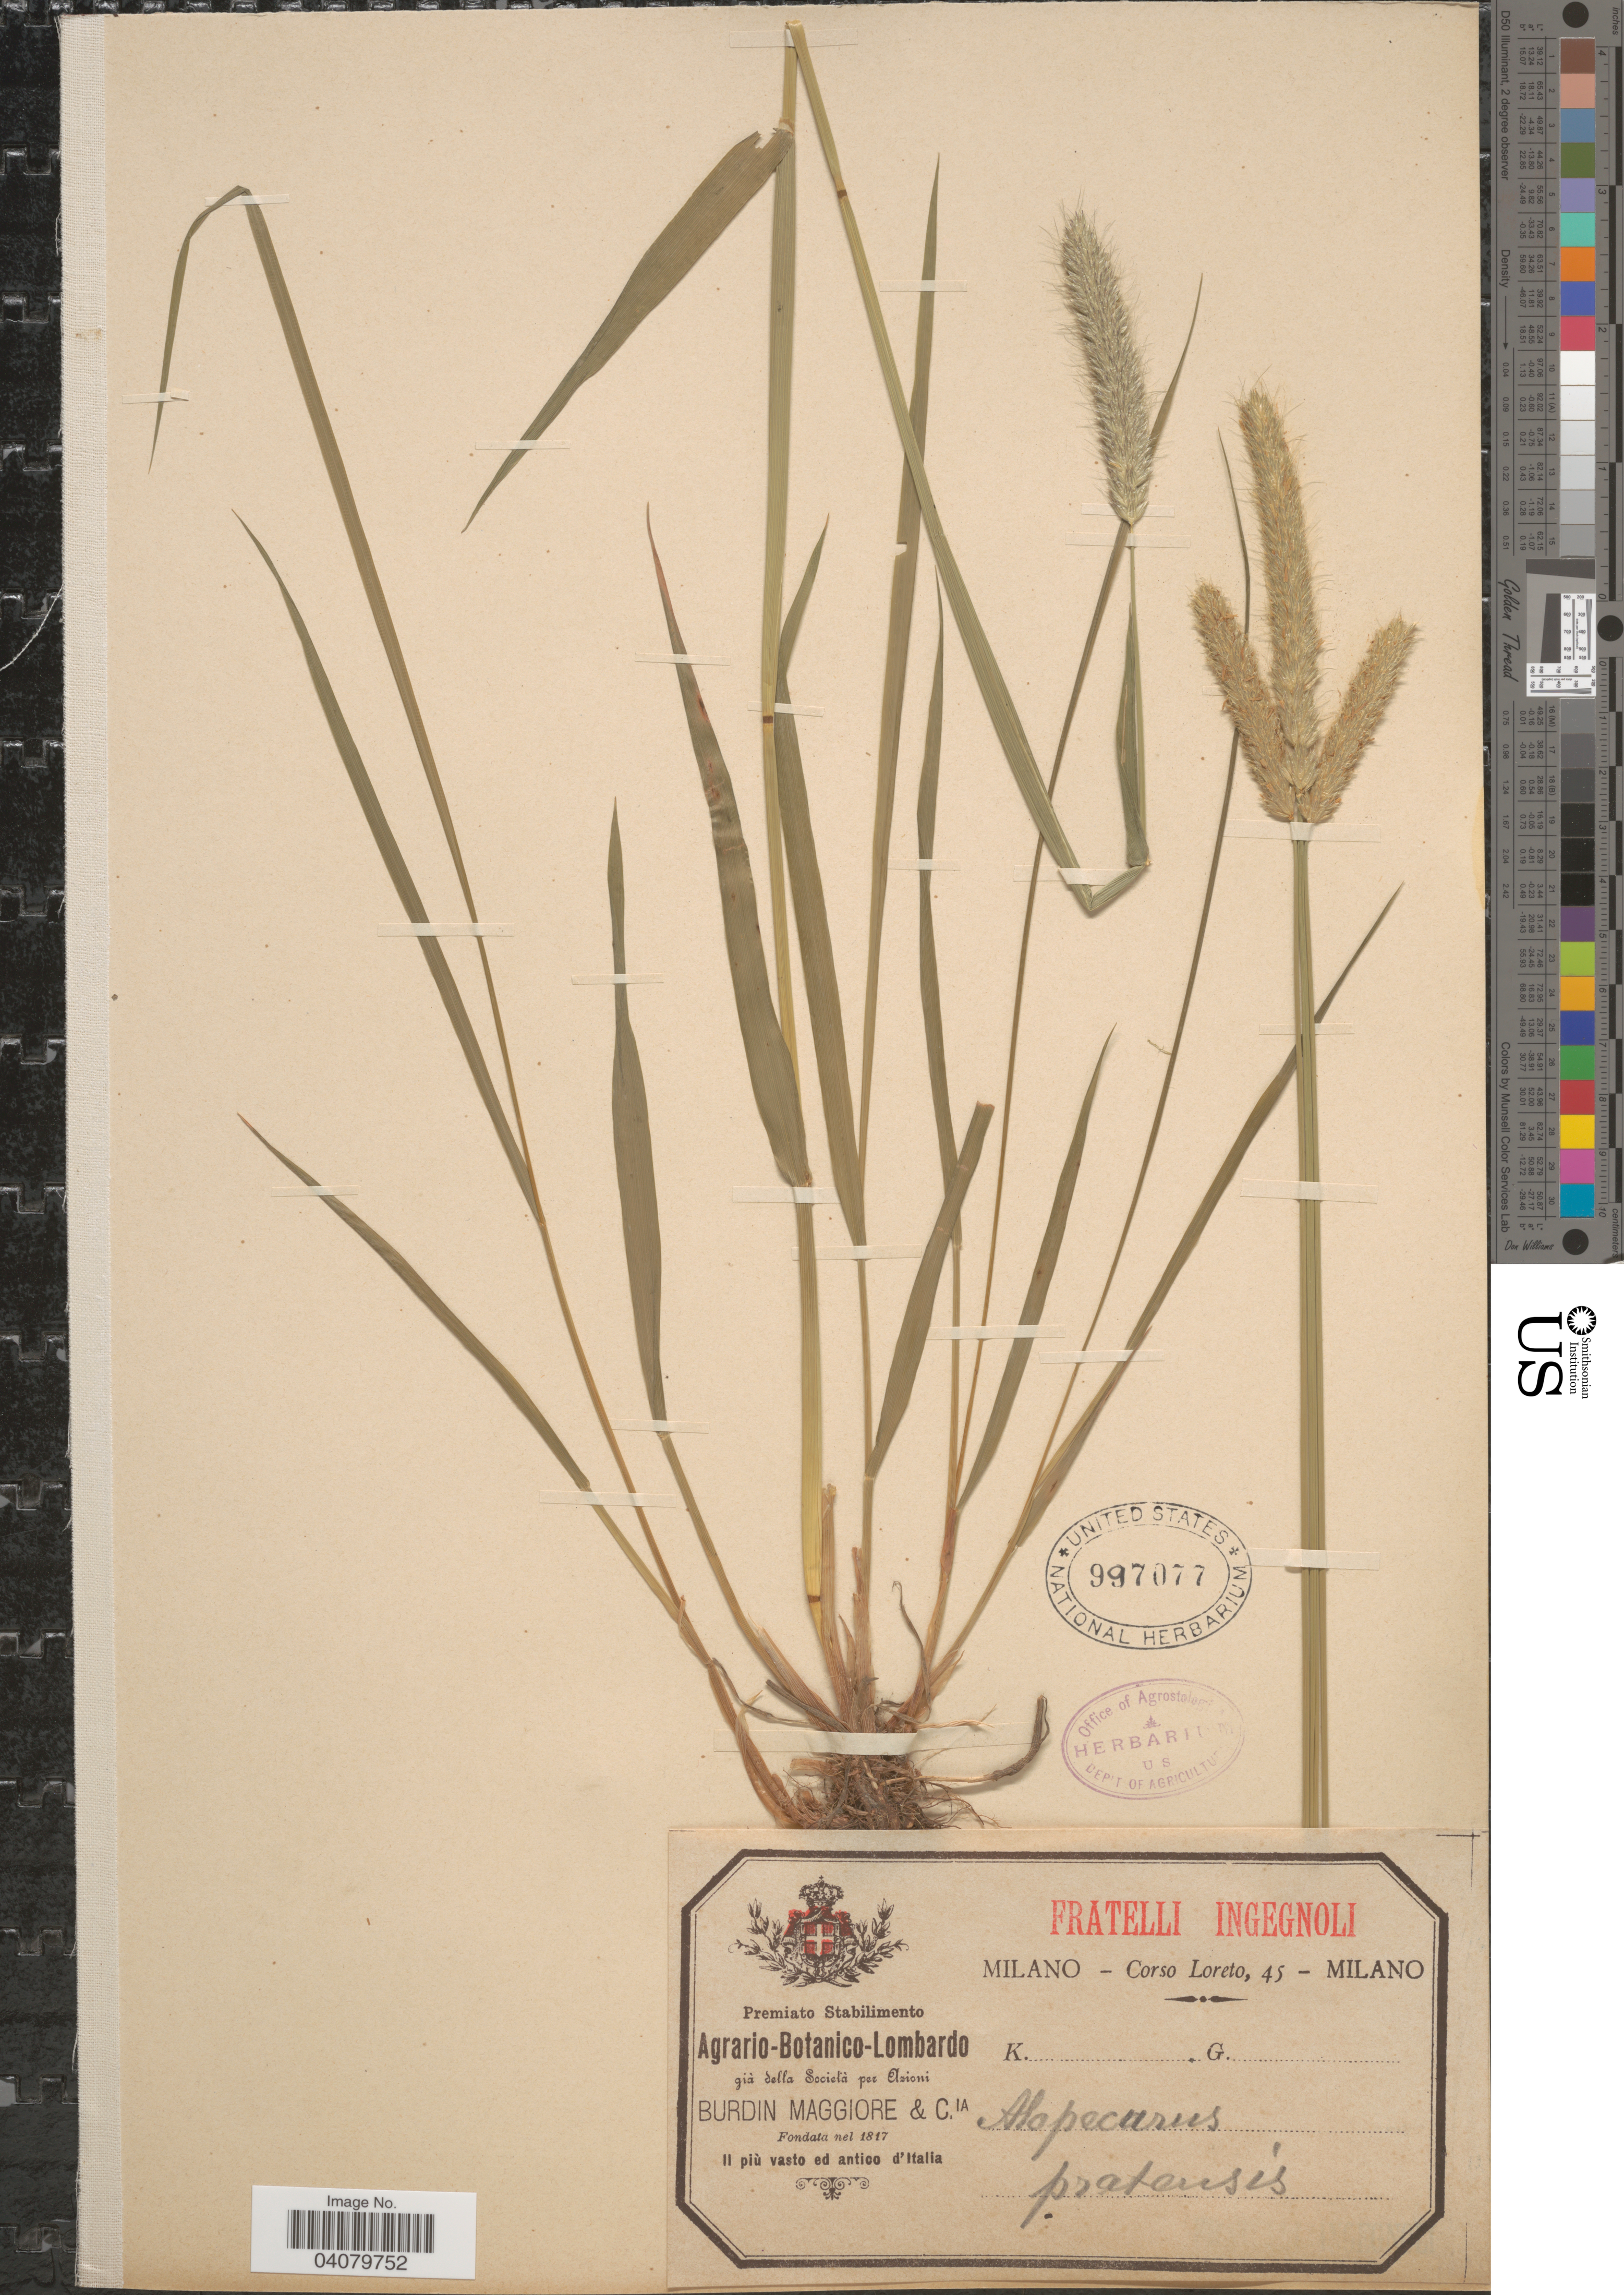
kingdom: Plantae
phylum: Tracheophyta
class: Liliopsida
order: Poales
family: Poaceae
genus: Alopecurus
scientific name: Alopecurus pratensis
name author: L.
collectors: Loreto, C.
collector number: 45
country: Italy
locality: Il più vasto ed antico d'Italia.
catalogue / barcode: US 997077